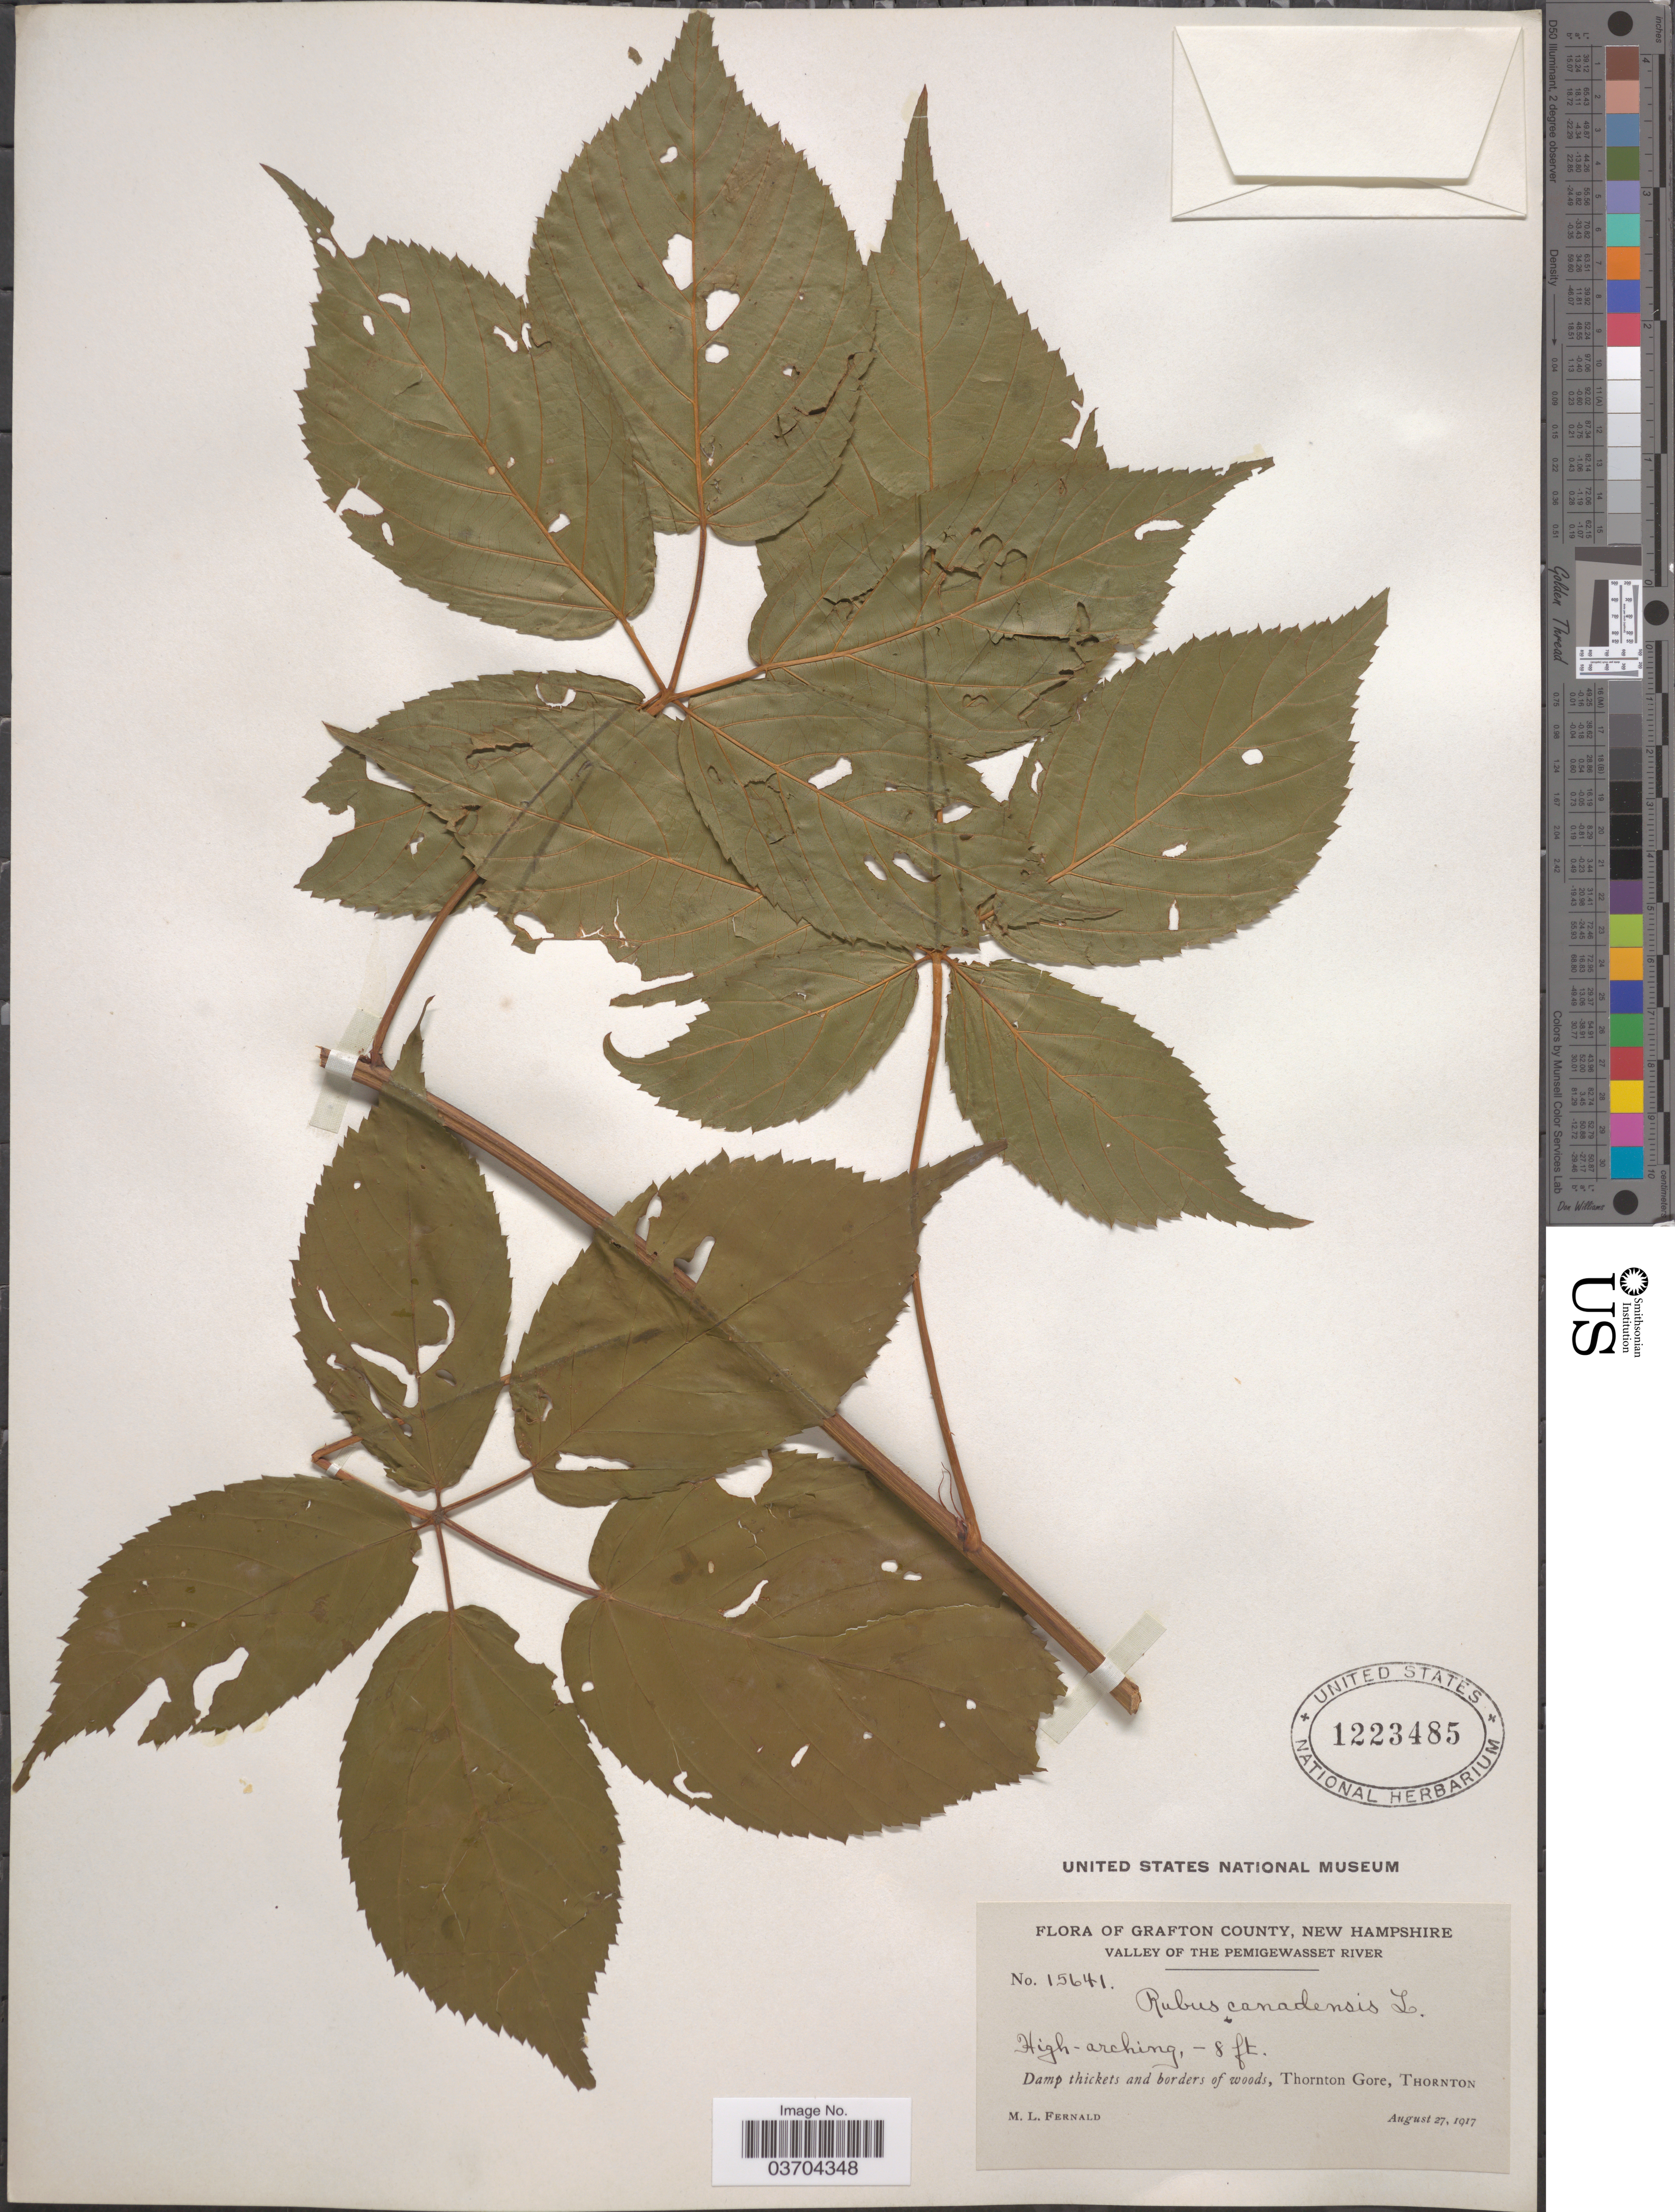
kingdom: Plantae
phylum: Tracheophyta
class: Magnoliopsida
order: Rosales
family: Rosaceae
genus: Rubus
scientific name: Rubus canadensis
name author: L.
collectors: M. L. Fernald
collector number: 15641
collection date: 1917-08-27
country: United States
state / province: New Hampshire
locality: Grafton County. Valley of the Pemigewasset River. Thornton Gore, Thornton.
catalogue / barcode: US 1223485